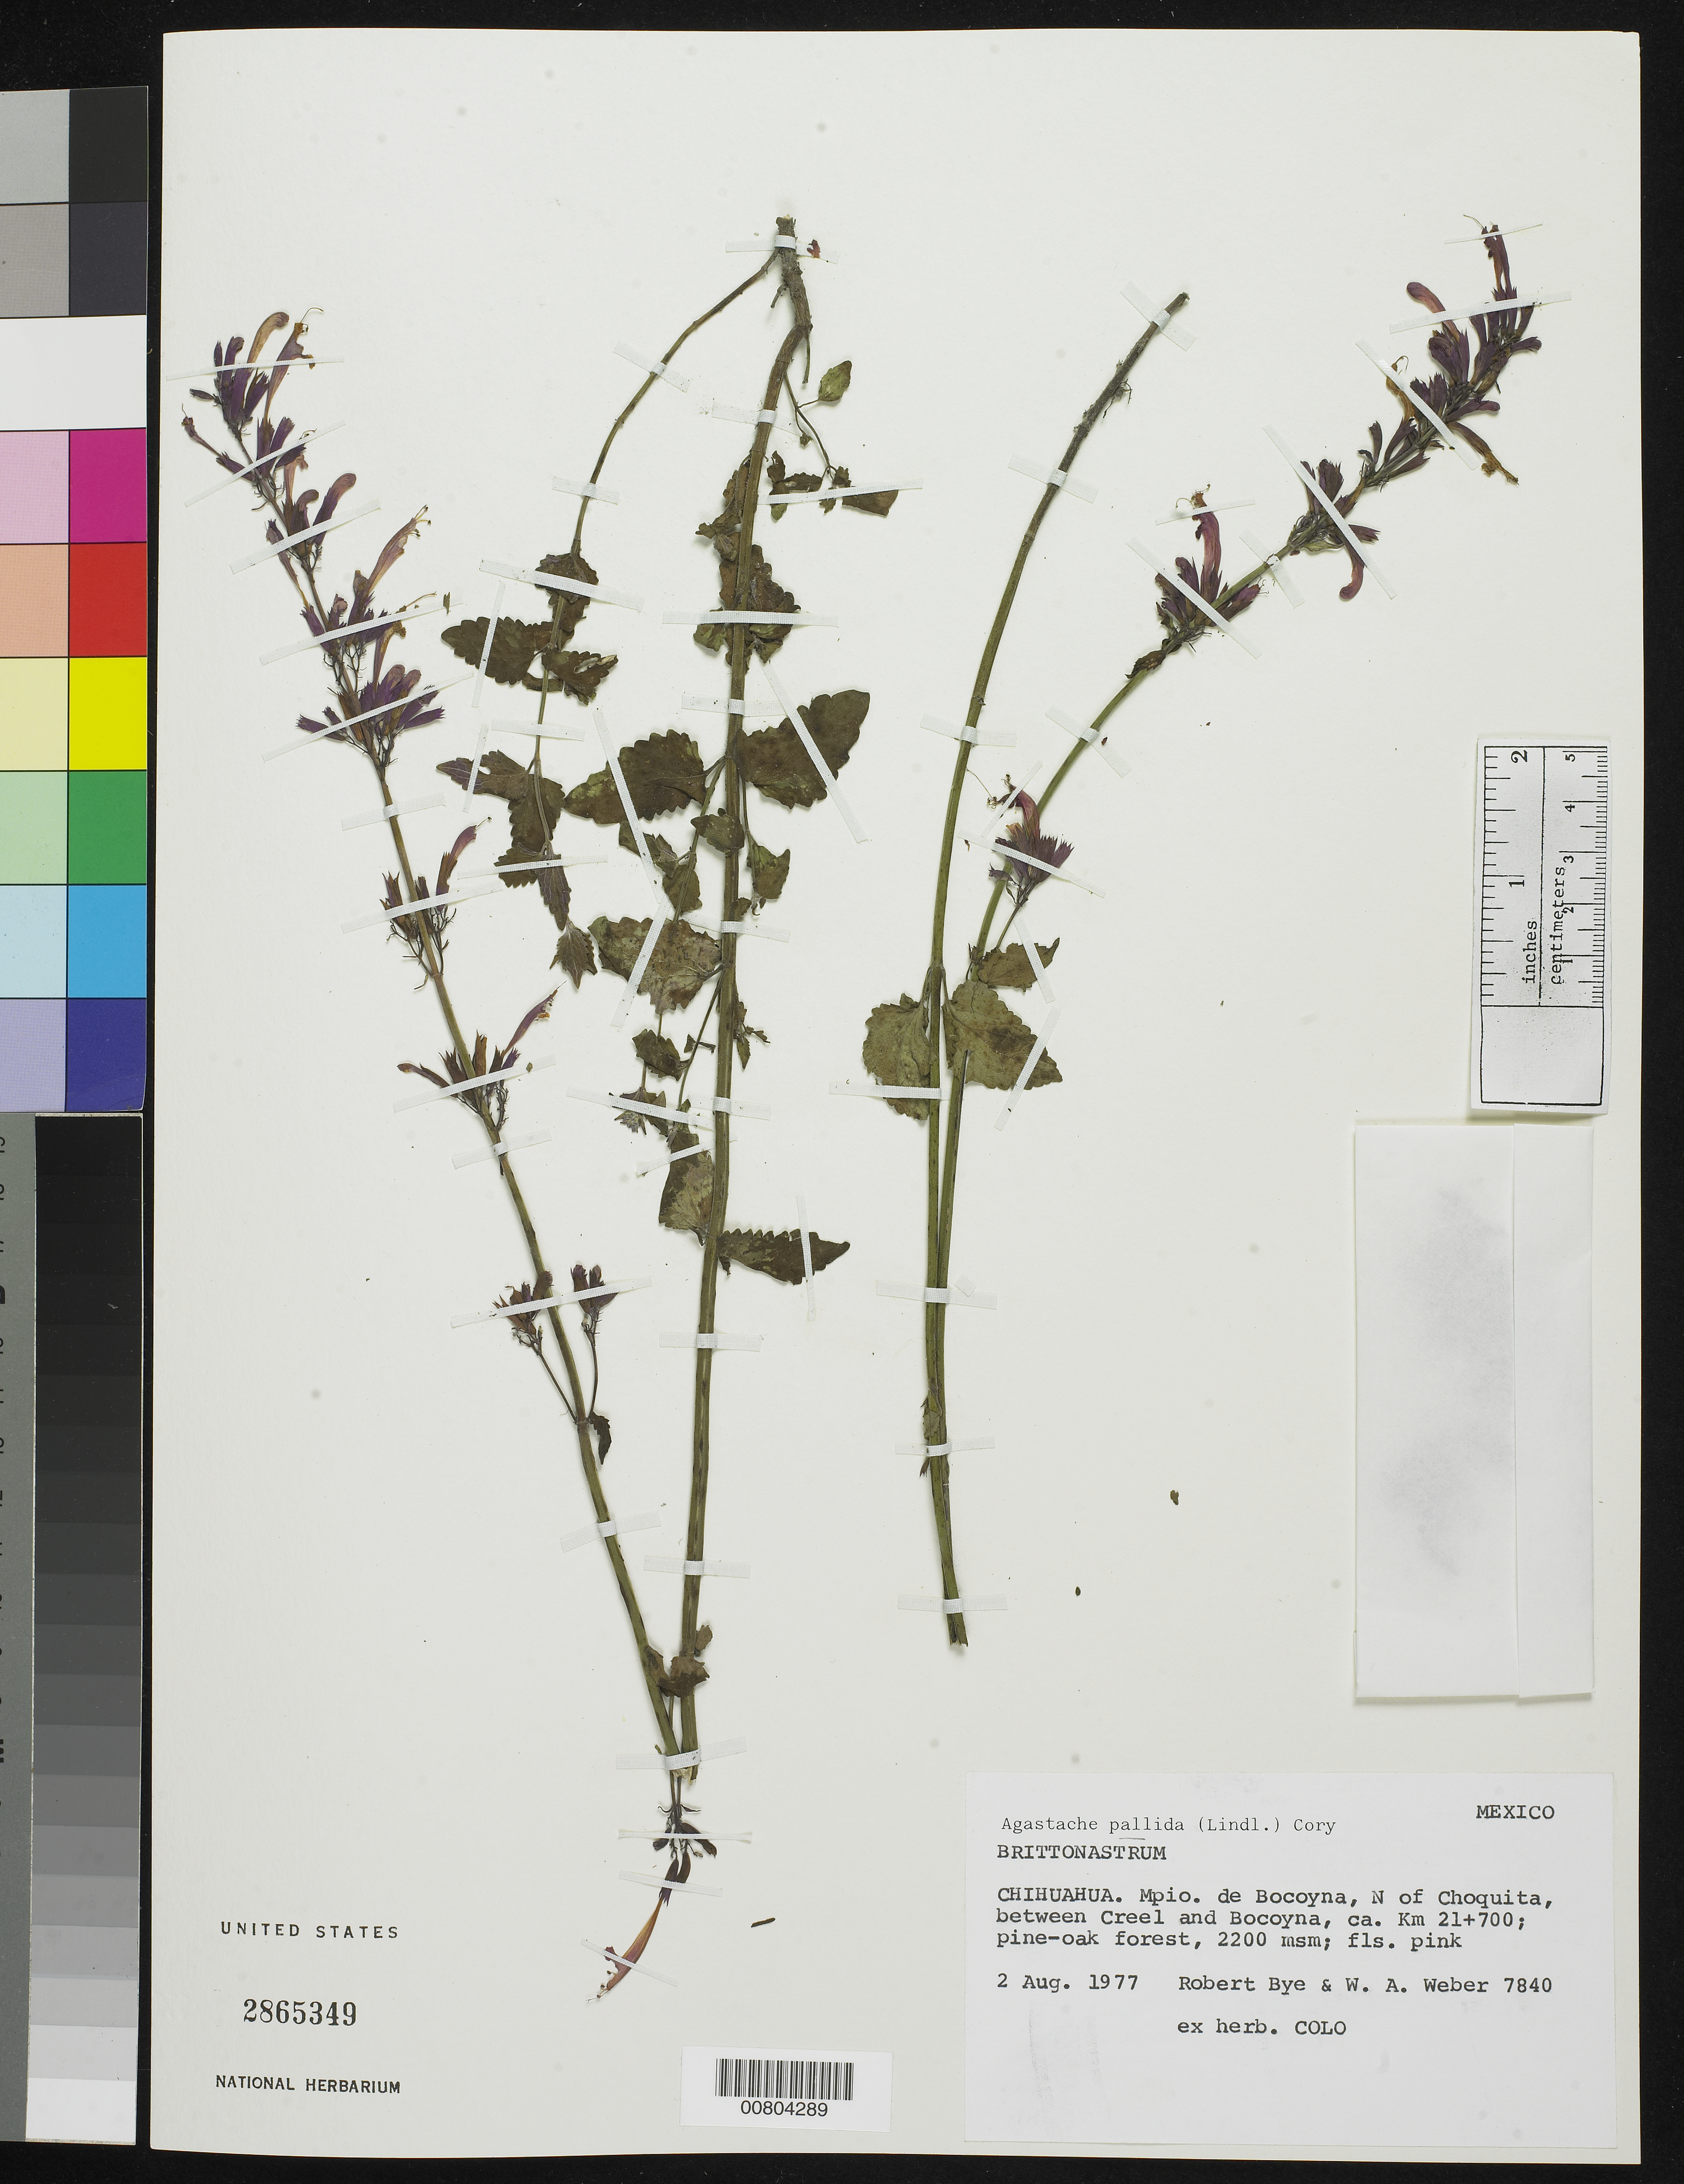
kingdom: Plantae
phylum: Tracheophyta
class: Magnoliopsida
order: Lamiales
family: Lamiaceae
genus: Agastache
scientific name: Agastache pallida var. pallida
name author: (Lindl.) Cory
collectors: R. A. Bye & W. A. Weber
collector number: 7840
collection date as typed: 02 Aug 1977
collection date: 1977-08-02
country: Mexico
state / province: Chihuahua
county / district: Bocoyna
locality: Municipio de Bocoyna, N of Choquita, between Creel and Bocoyna, ca. km 21+700.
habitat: Pine-Oak forest.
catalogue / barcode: US 2865349